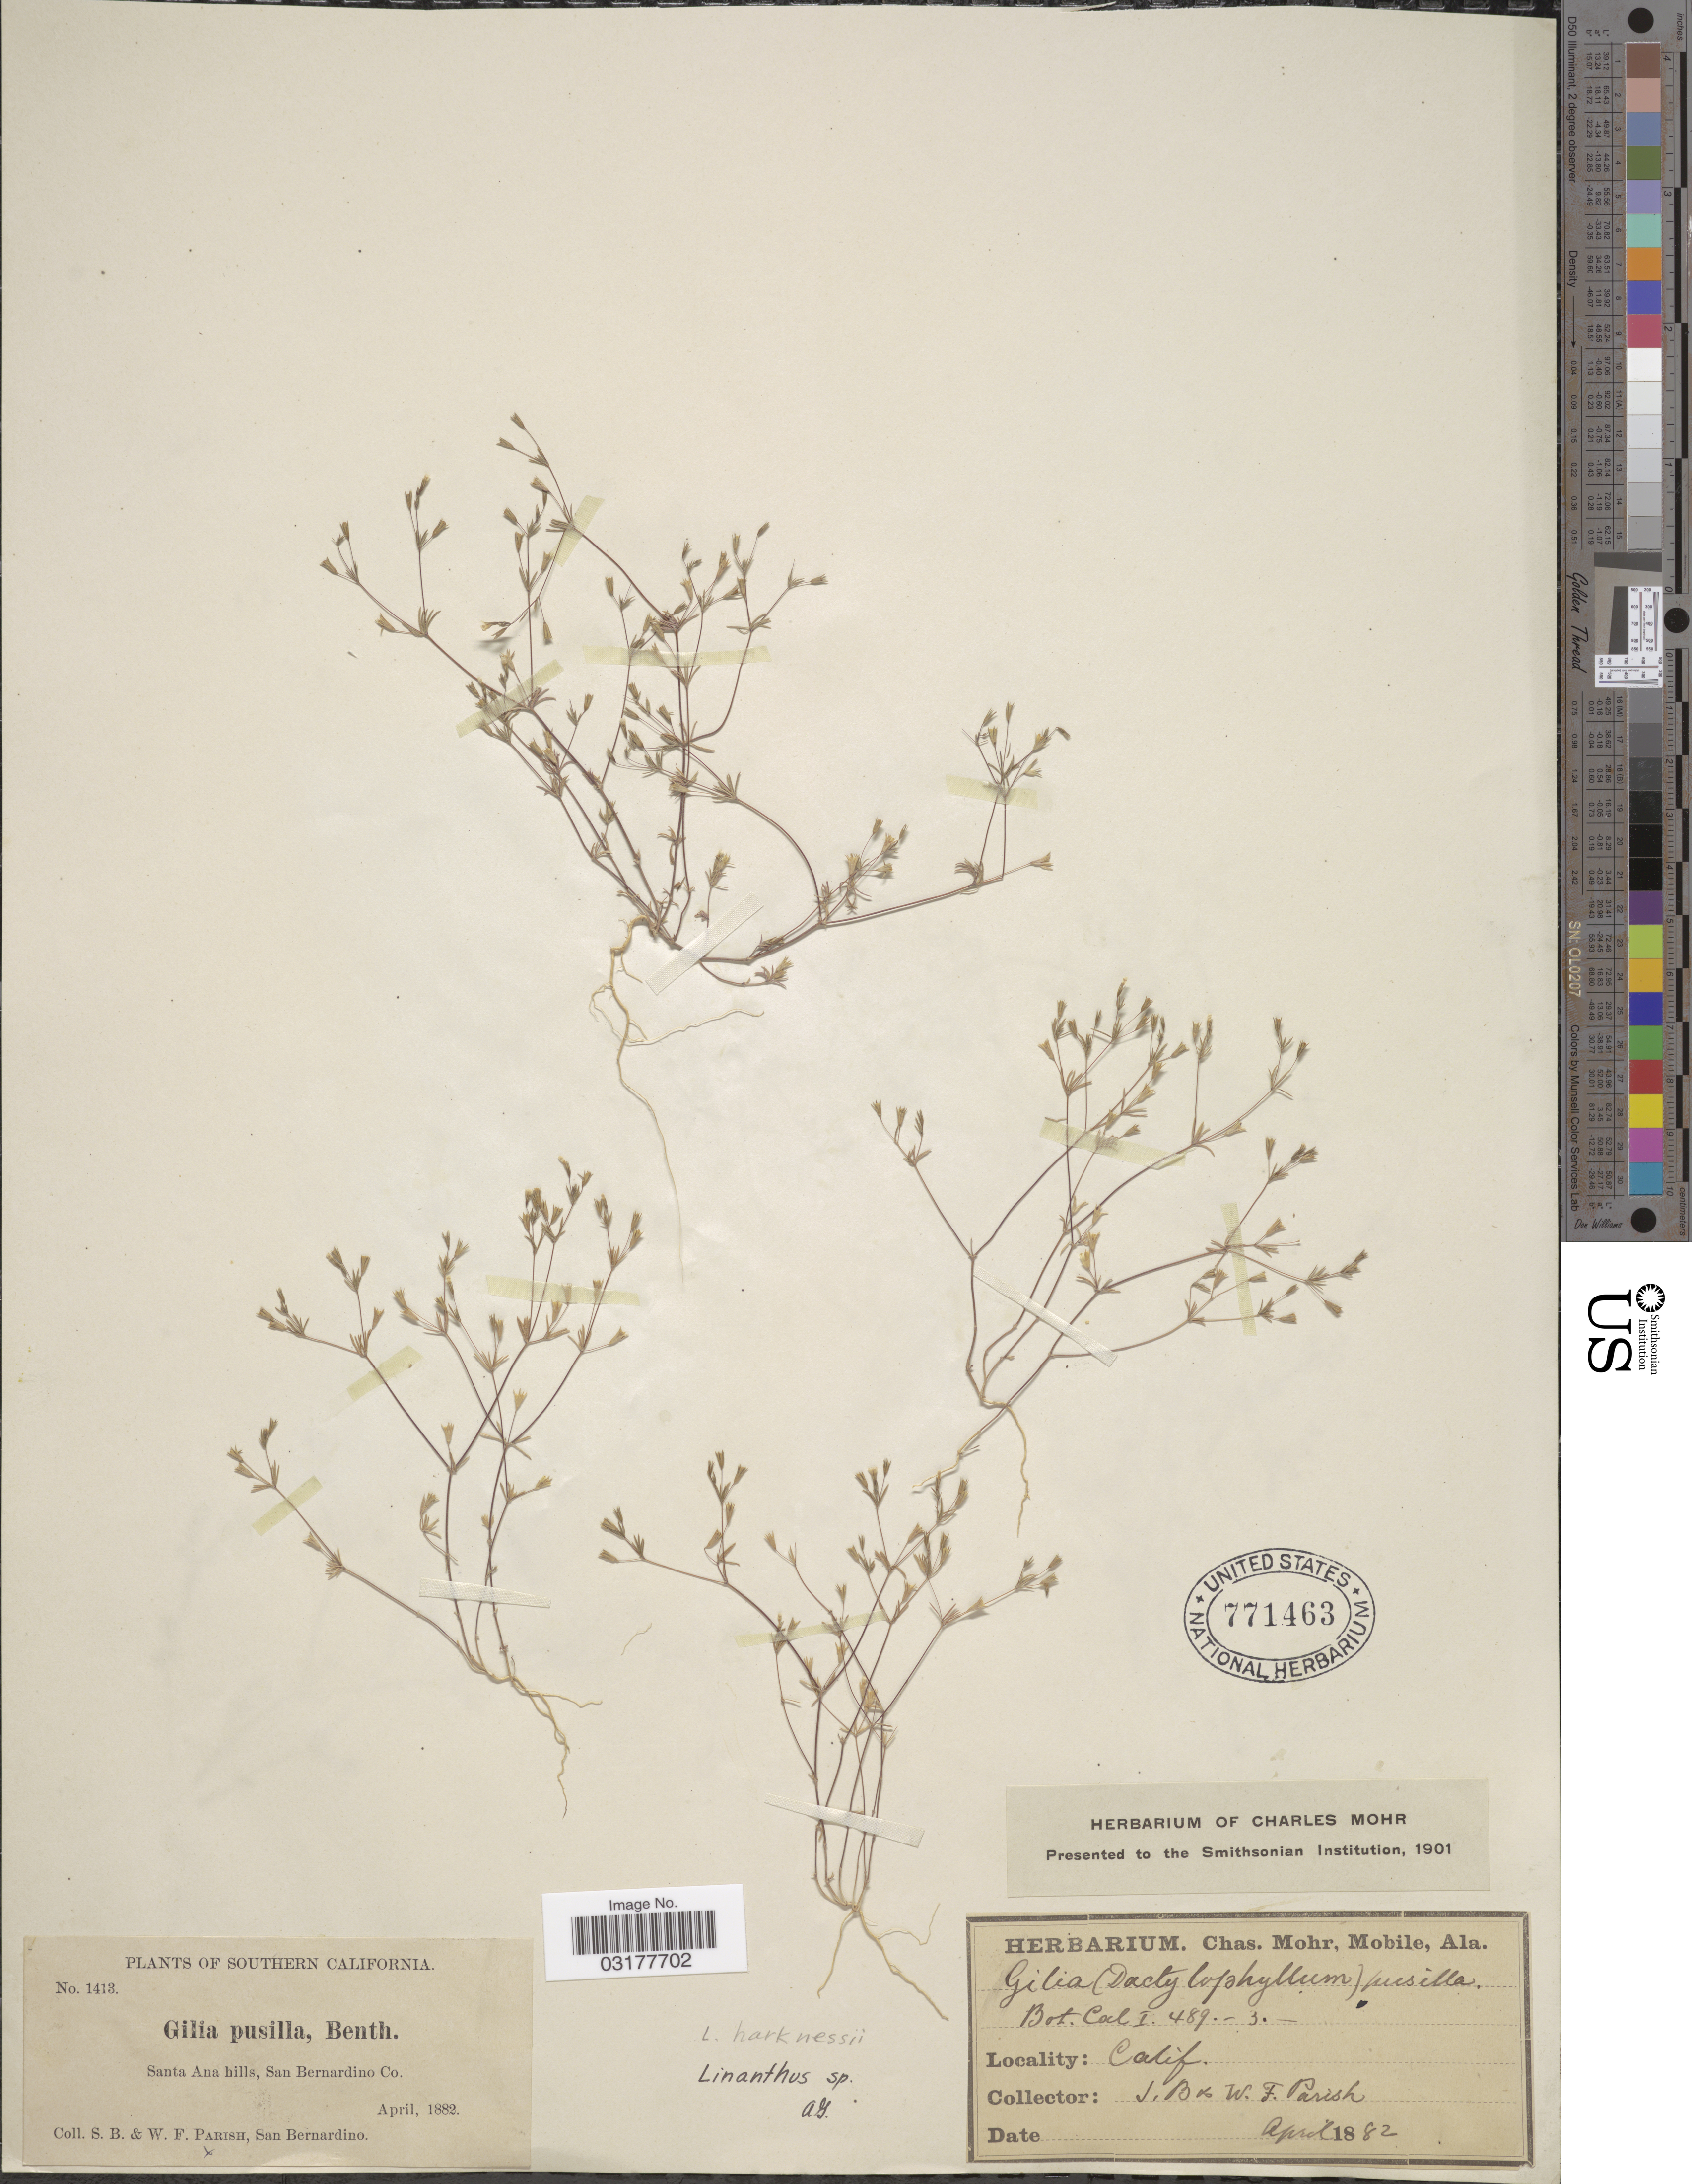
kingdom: Plantae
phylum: Tracheophyta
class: Magnoliopsida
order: Ericales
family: Polemoniaceae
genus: Leptosiphon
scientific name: Leptosiphon pygmaeus subsp. continentalis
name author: (P.H. Raven) J.M. Porter & L.A. Johnson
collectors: S. B. Parish & W. F. Parish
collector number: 1413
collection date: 1882-04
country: United States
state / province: California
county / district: San Bernardino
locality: Southern California. Santa Ana hills, San Bernardino Co.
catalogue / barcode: US 771463